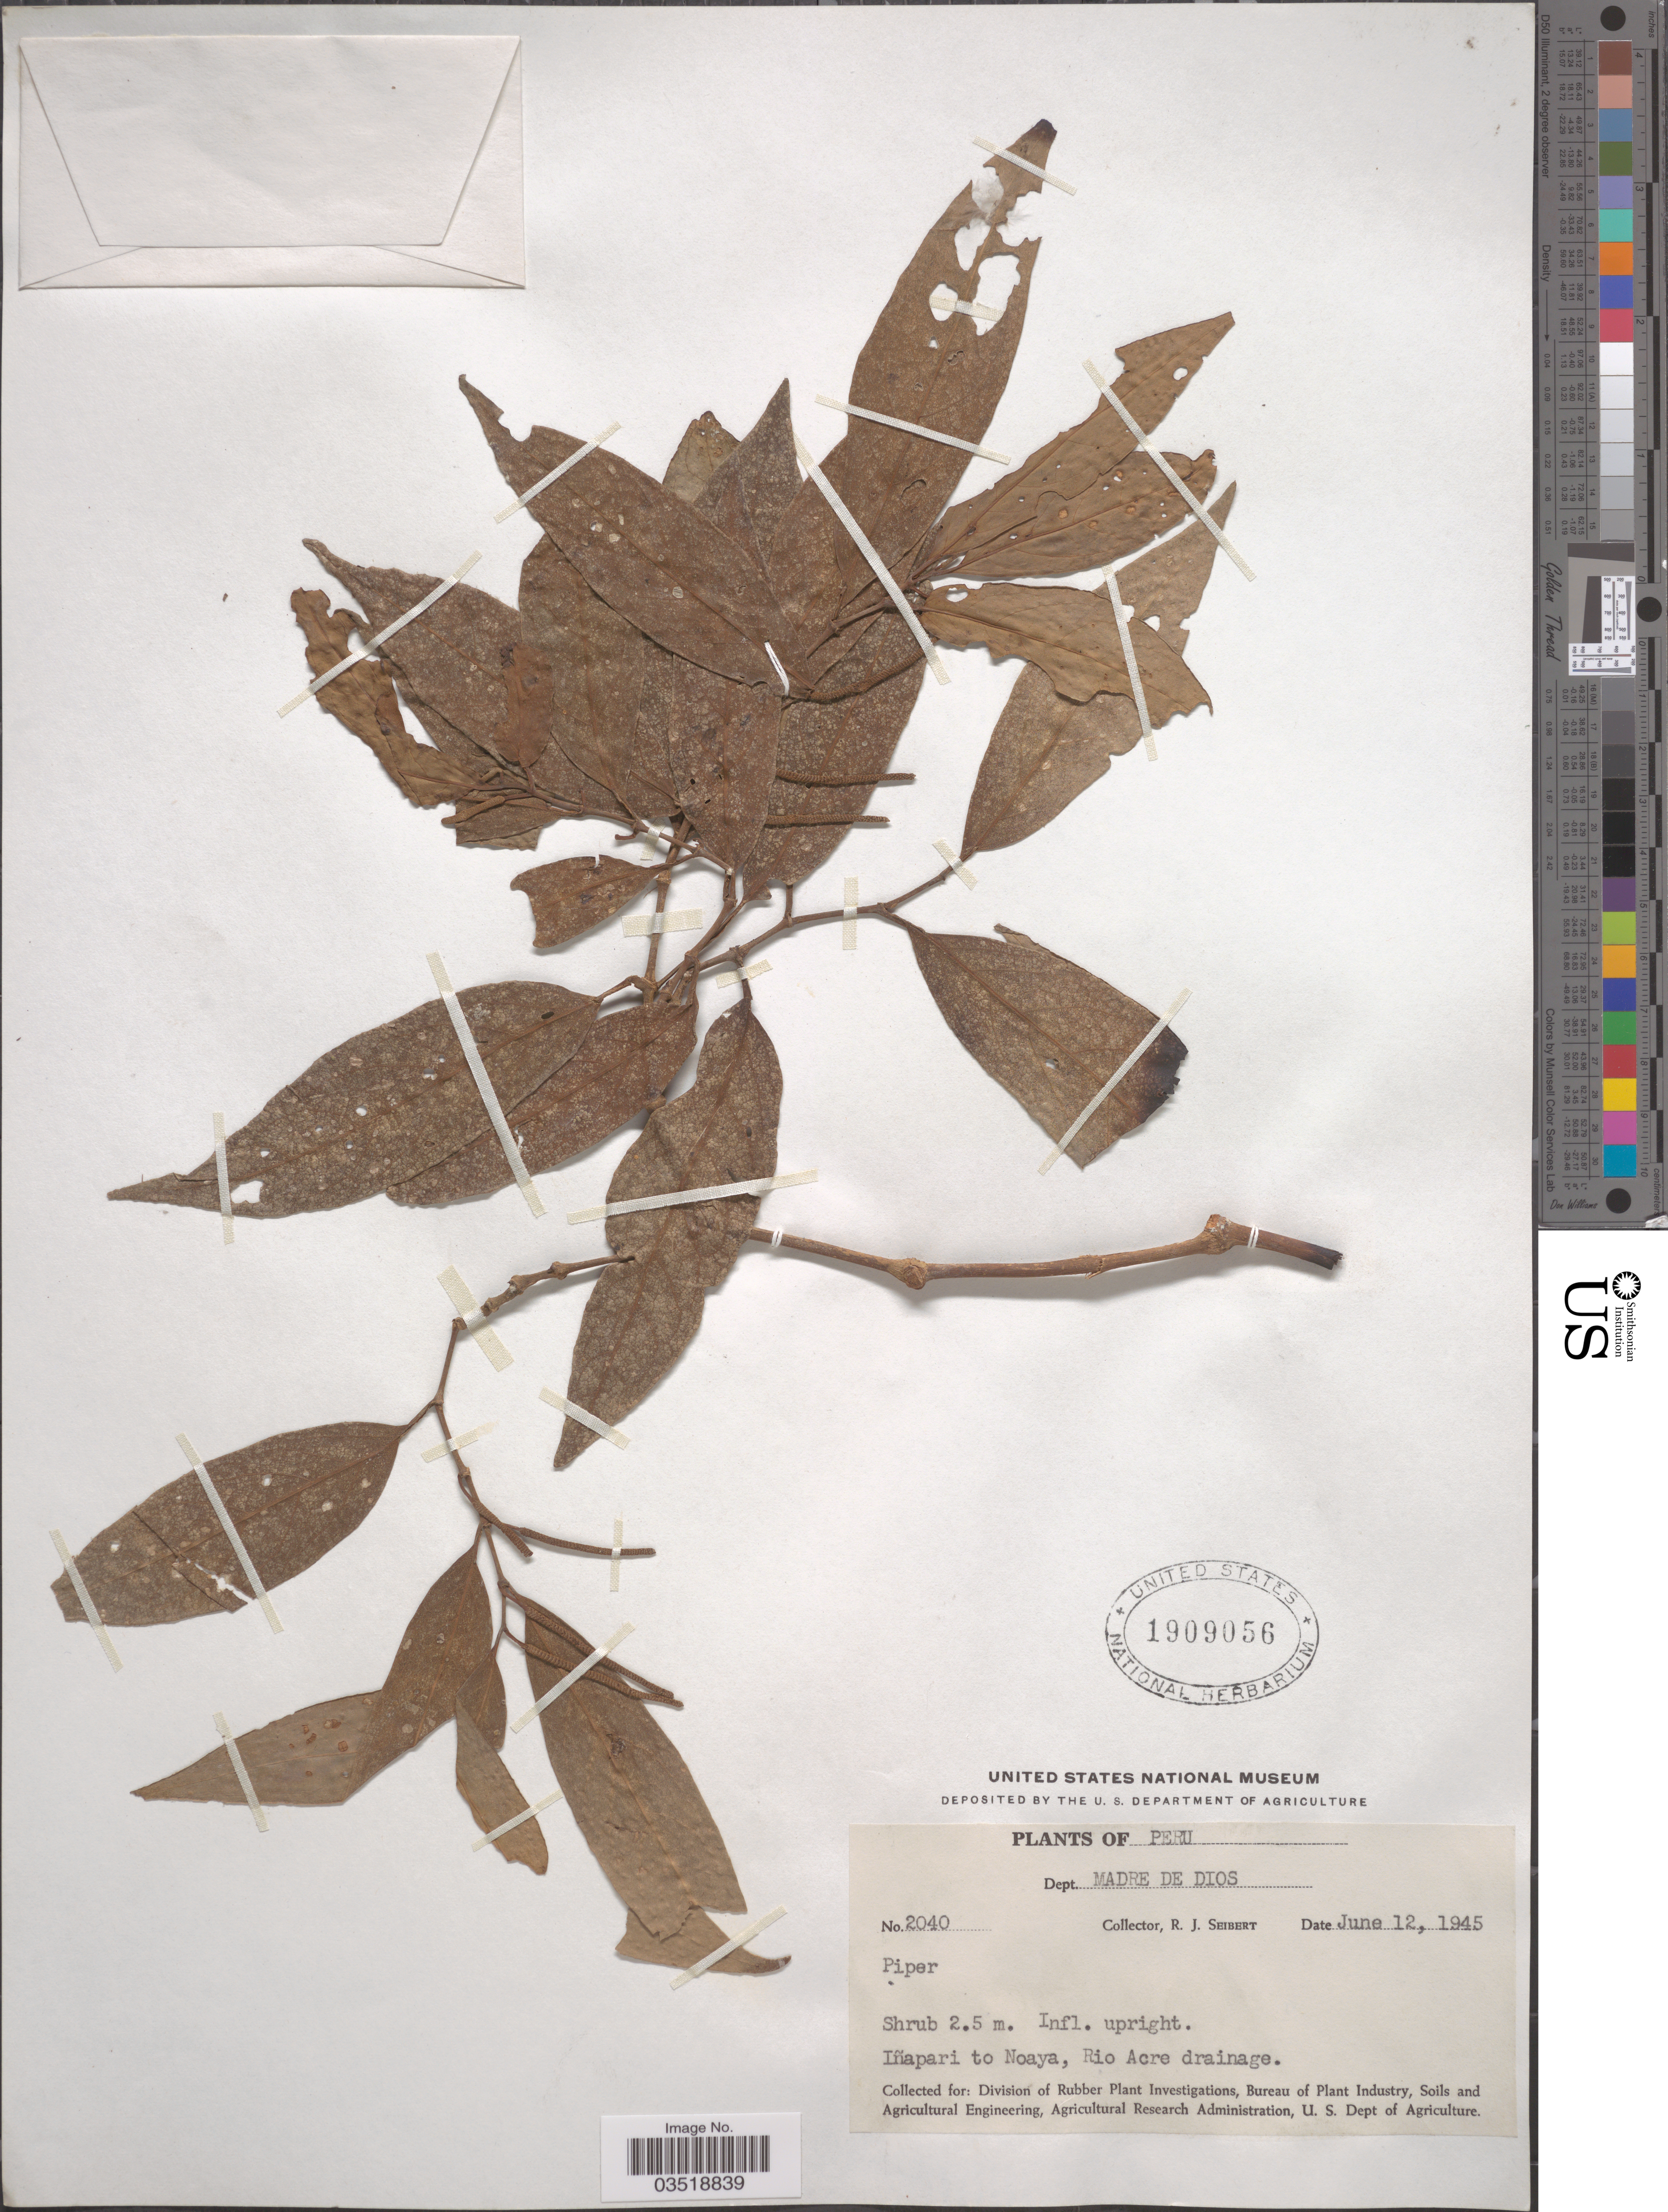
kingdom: Plantae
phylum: Tracheophyta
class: Magnoliopsida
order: Piperales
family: Piperaceae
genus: Piper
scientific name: Piper sp.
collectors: R. J. Seibert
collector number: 2040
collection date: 1945-06-12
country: Peru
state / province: Madre de Dios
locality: Dept. Madre de Dios. Iñapari to Noaya, Rio Acre drainage.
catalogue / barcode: US 1909056